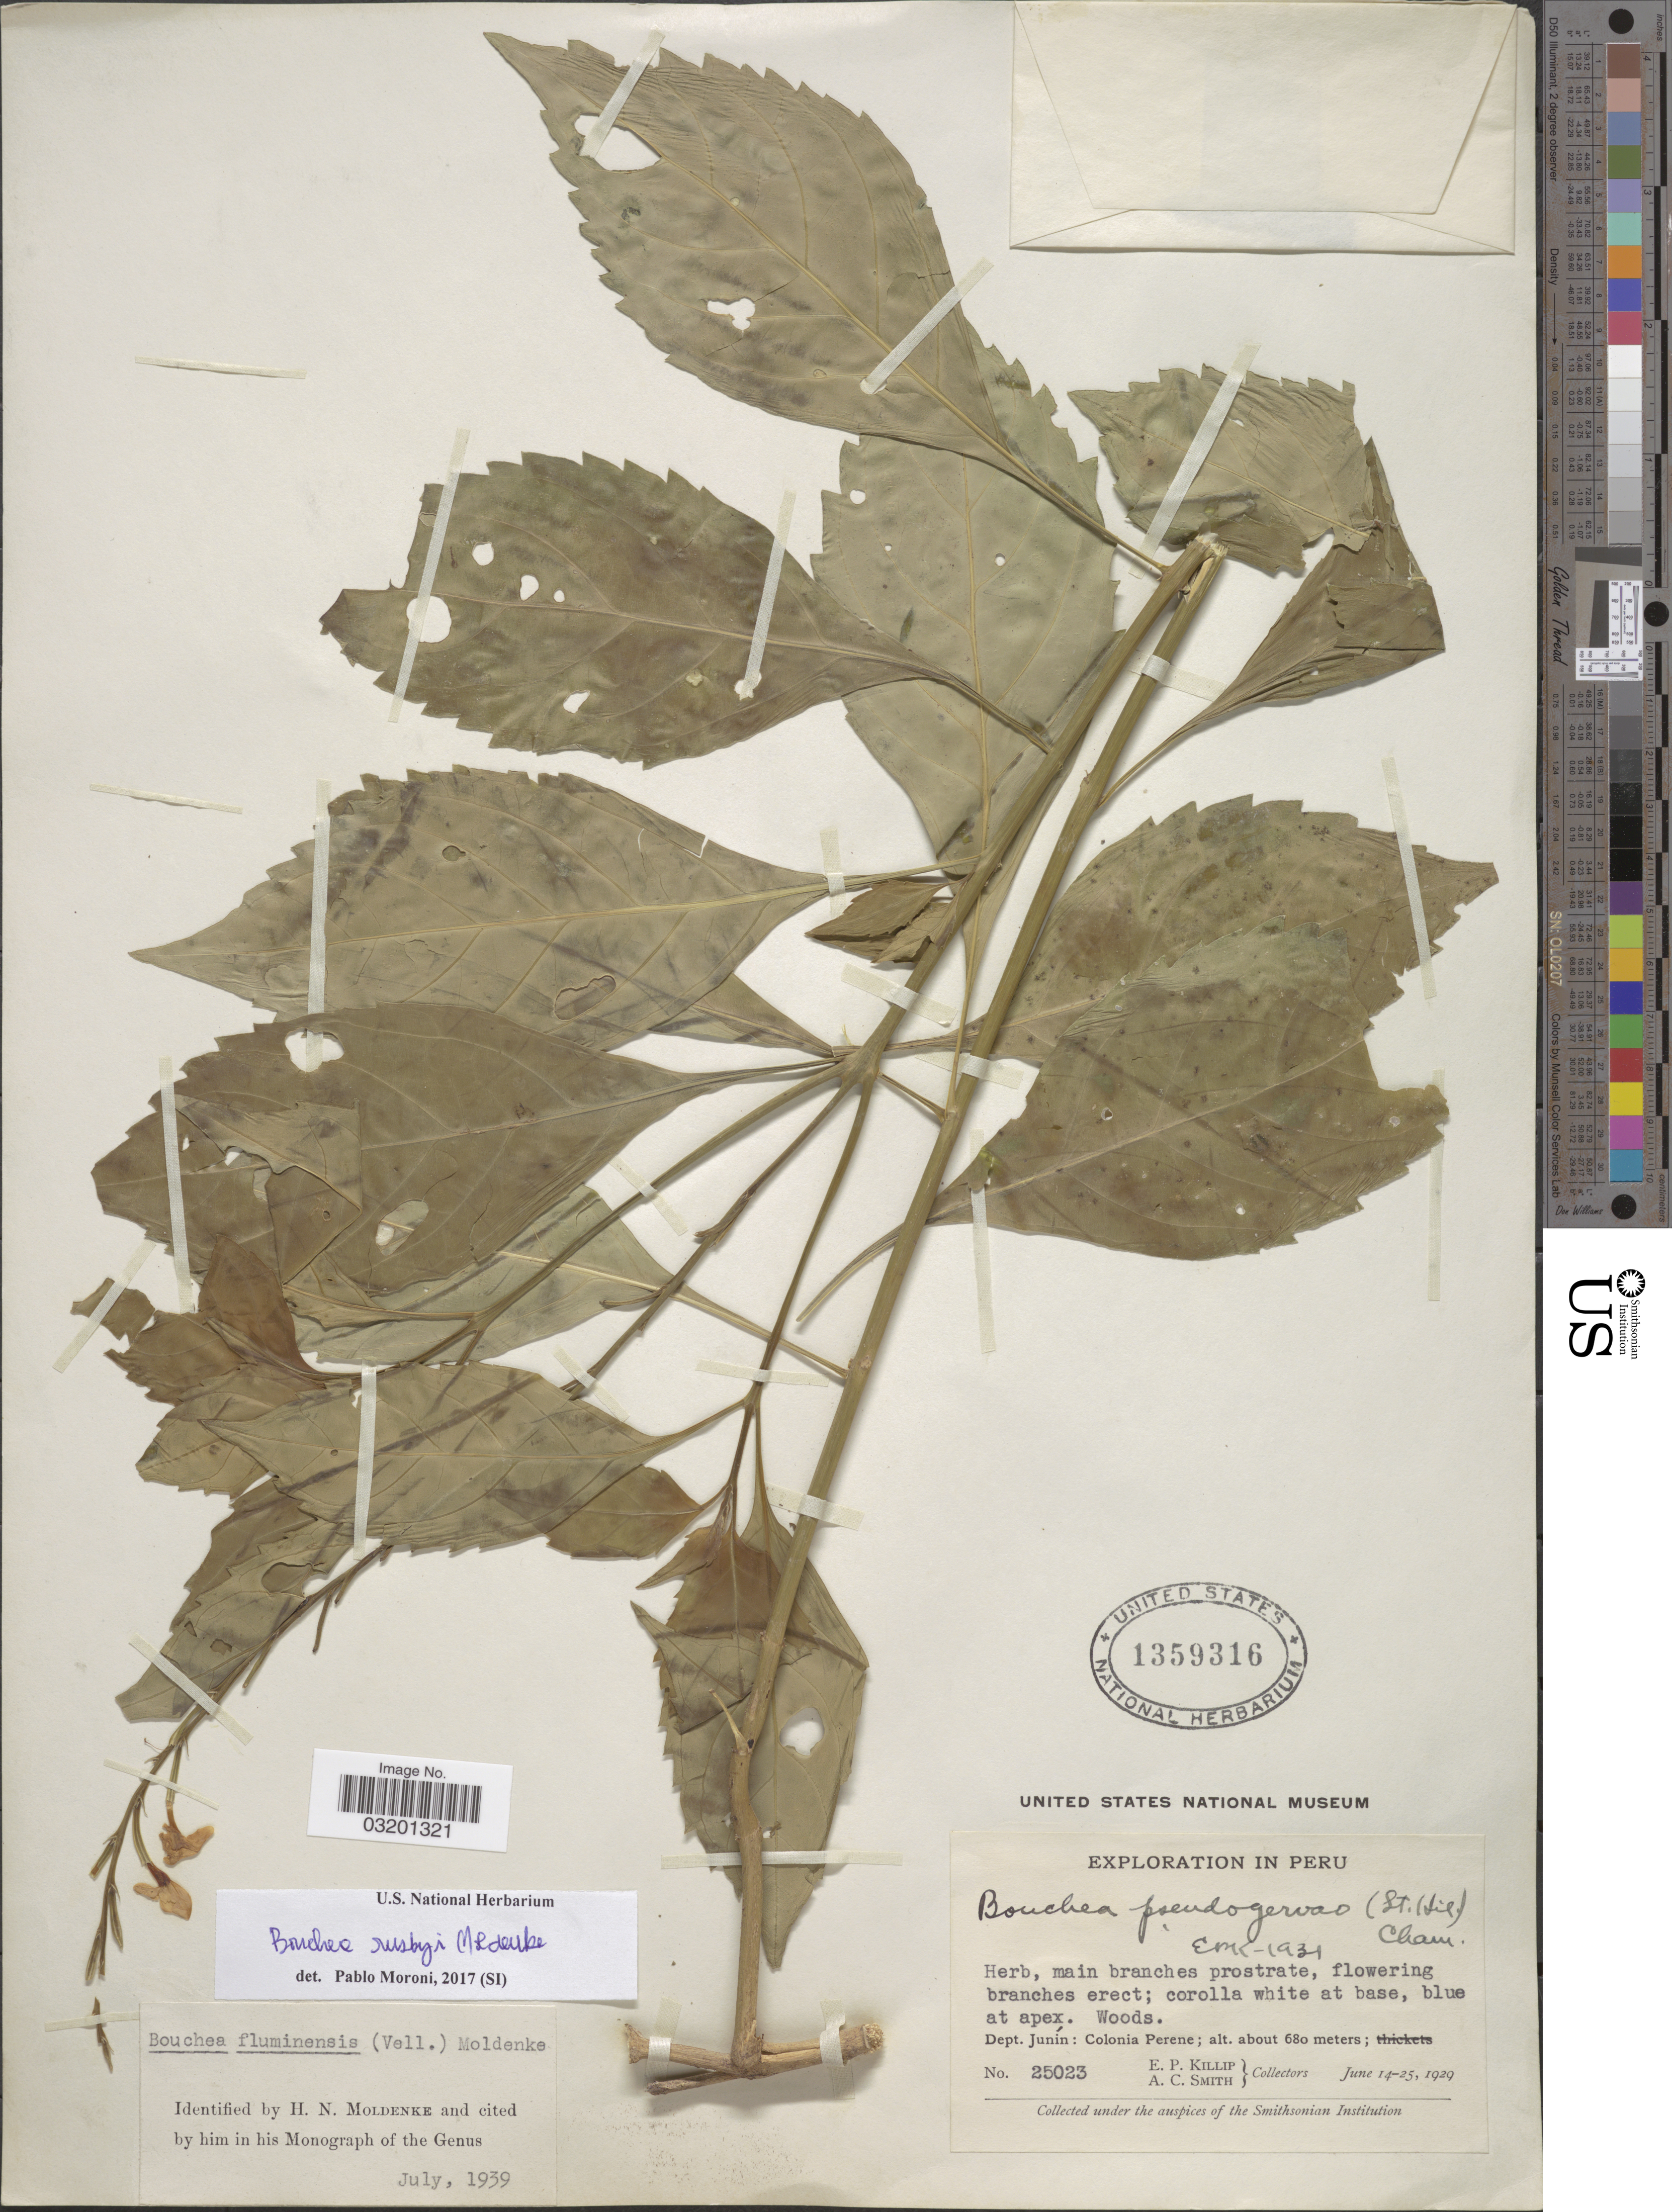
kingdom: Plantae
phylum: Tracheophyta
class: Magnoliopsida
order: Lamiales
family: Verbenaceae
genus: Bouchea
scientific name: Bouchea rusbyi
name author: Moldenke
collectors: E. P. Killip & A. C. Smith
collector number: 25023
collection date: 1929-06-14/1929-06-25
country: Peru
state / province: Junín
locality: Dept. Junín: Colonia Perene.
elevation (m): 680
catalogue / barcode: US 1359316